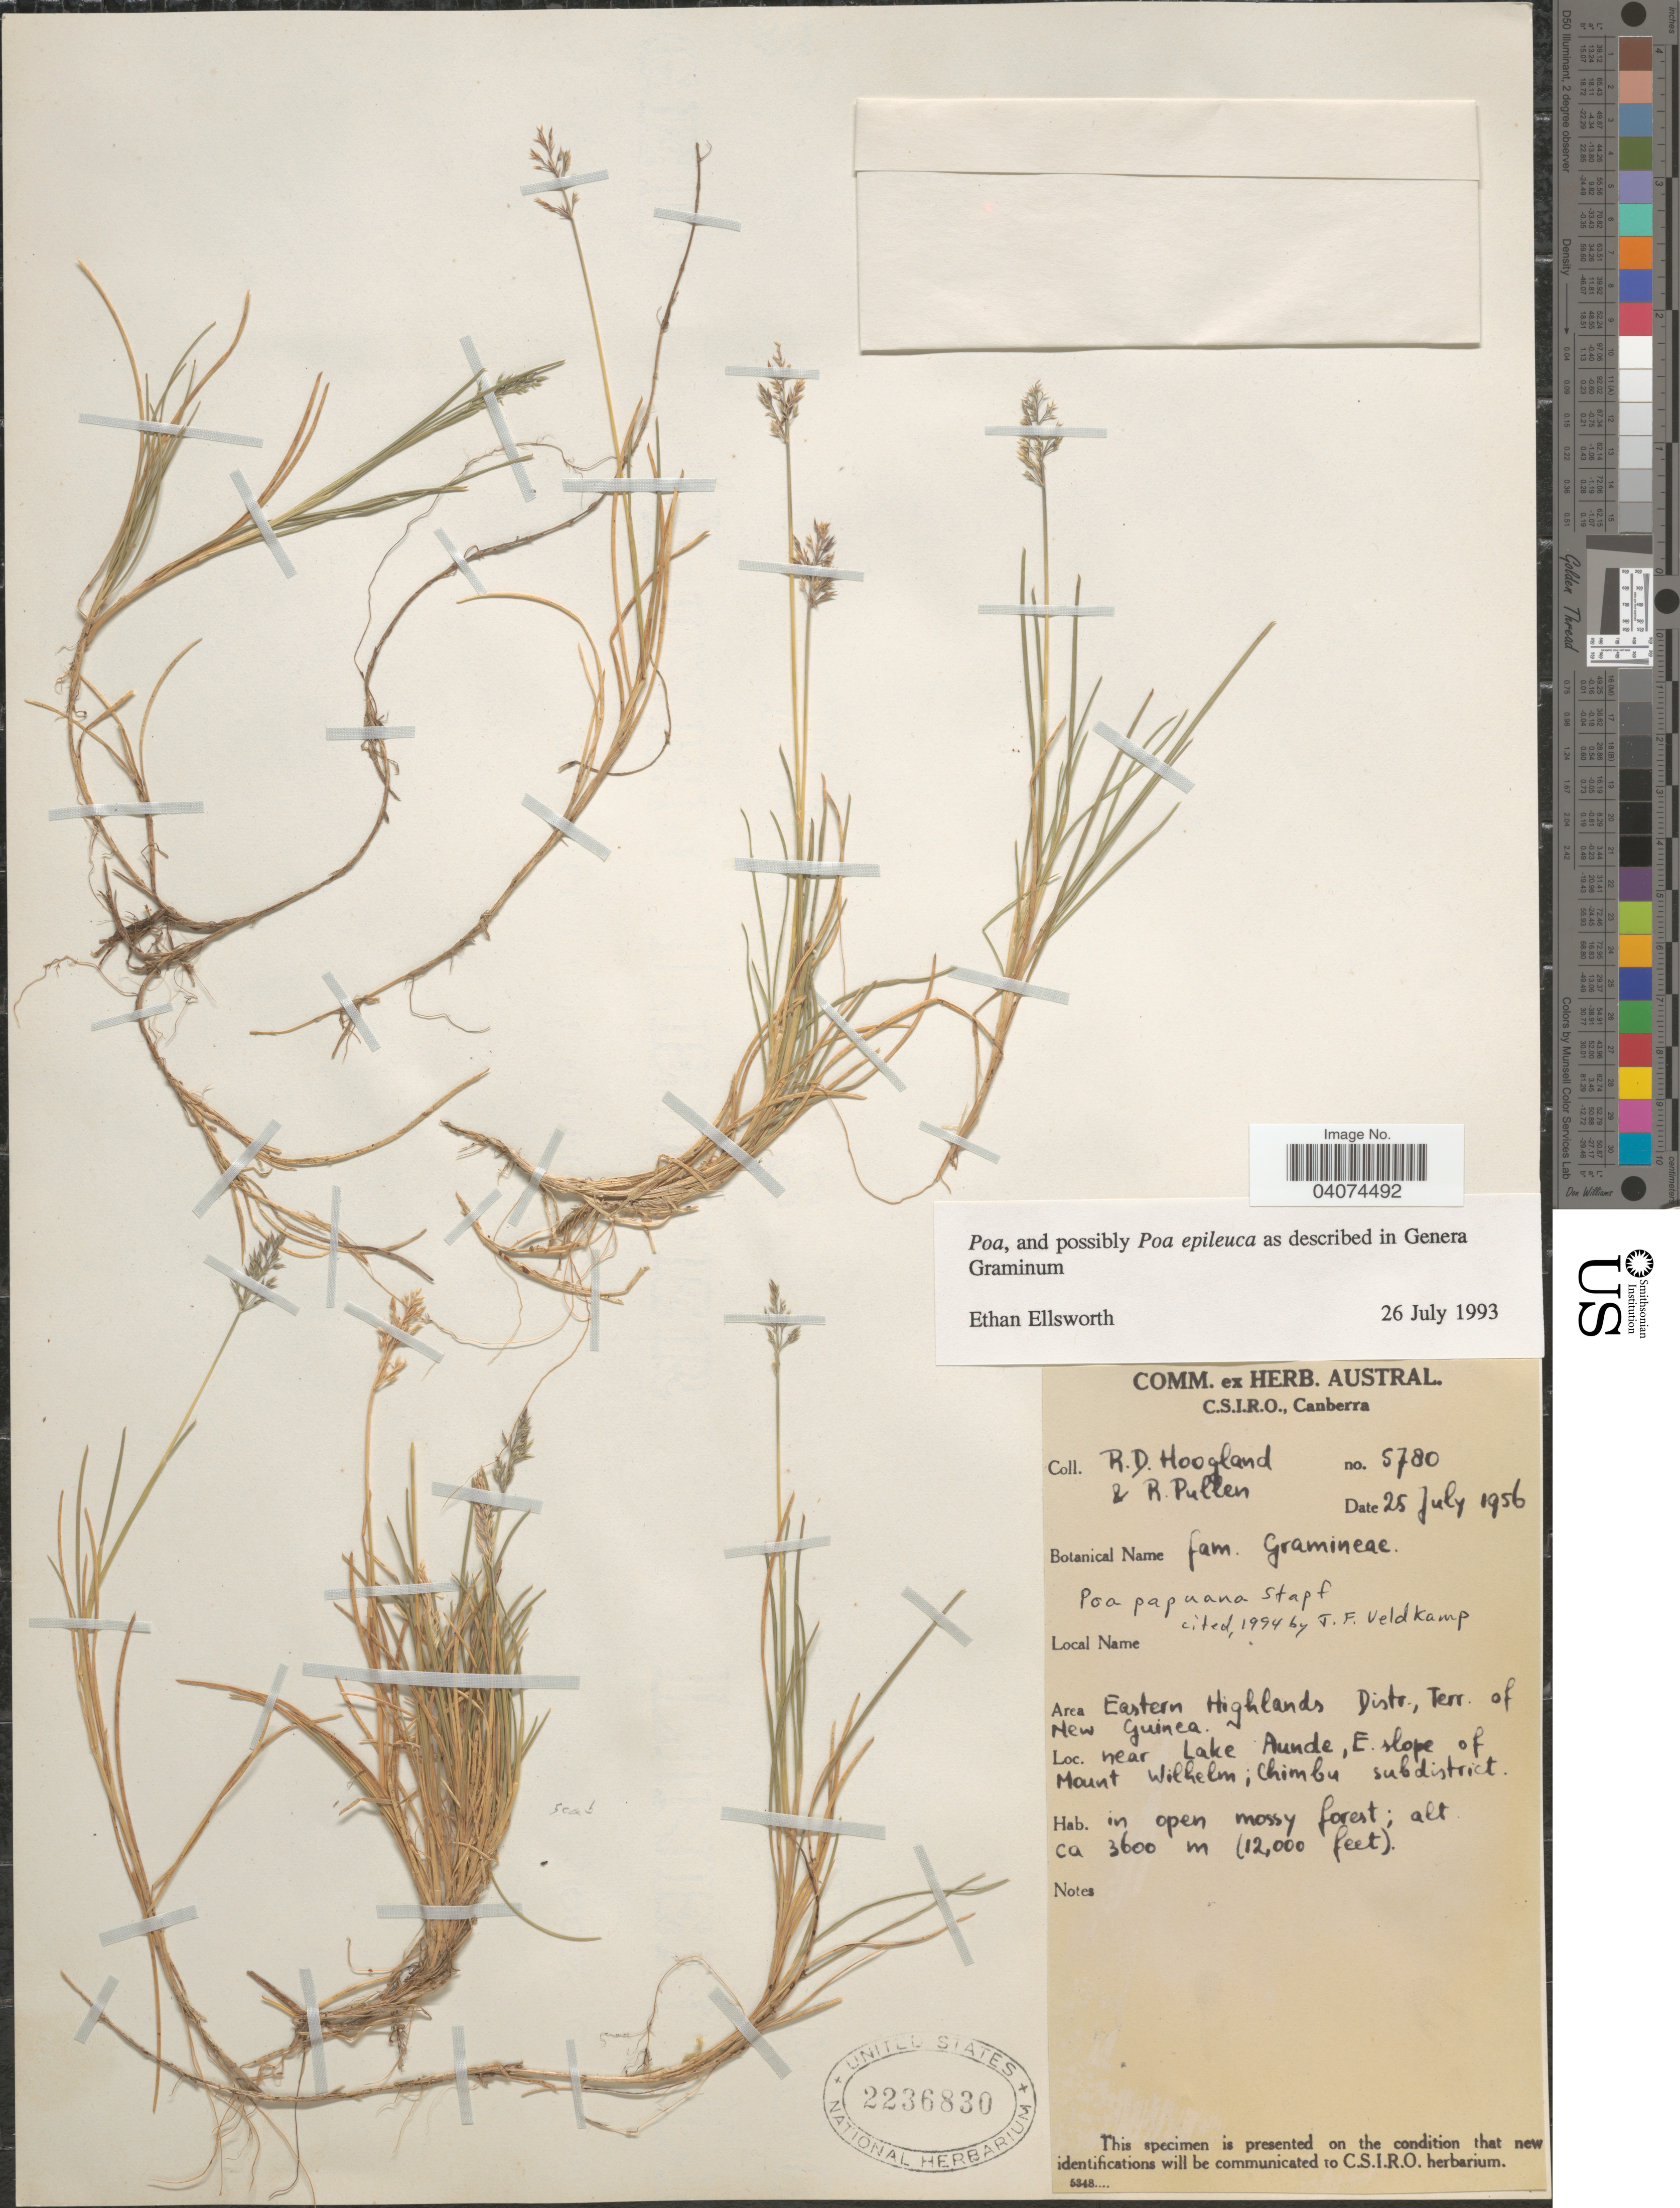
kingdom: Plantae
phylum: Tracheophyta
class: Liliopsida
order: Poales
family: Poaceae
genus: Poa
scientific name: Poa papuana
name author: Stapf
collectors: R. D. Hoogland & R. Pullen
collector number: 5780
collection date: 1956-07-25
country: Papua New Guinea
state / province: Chimbu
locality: Eastern Highlands Distr., Terr. of New Guinea. Near Lake Aunde, E. slope of Mount Wilhelm; Chimbu subdistrict.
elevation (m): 3600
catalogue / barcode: US 2236830